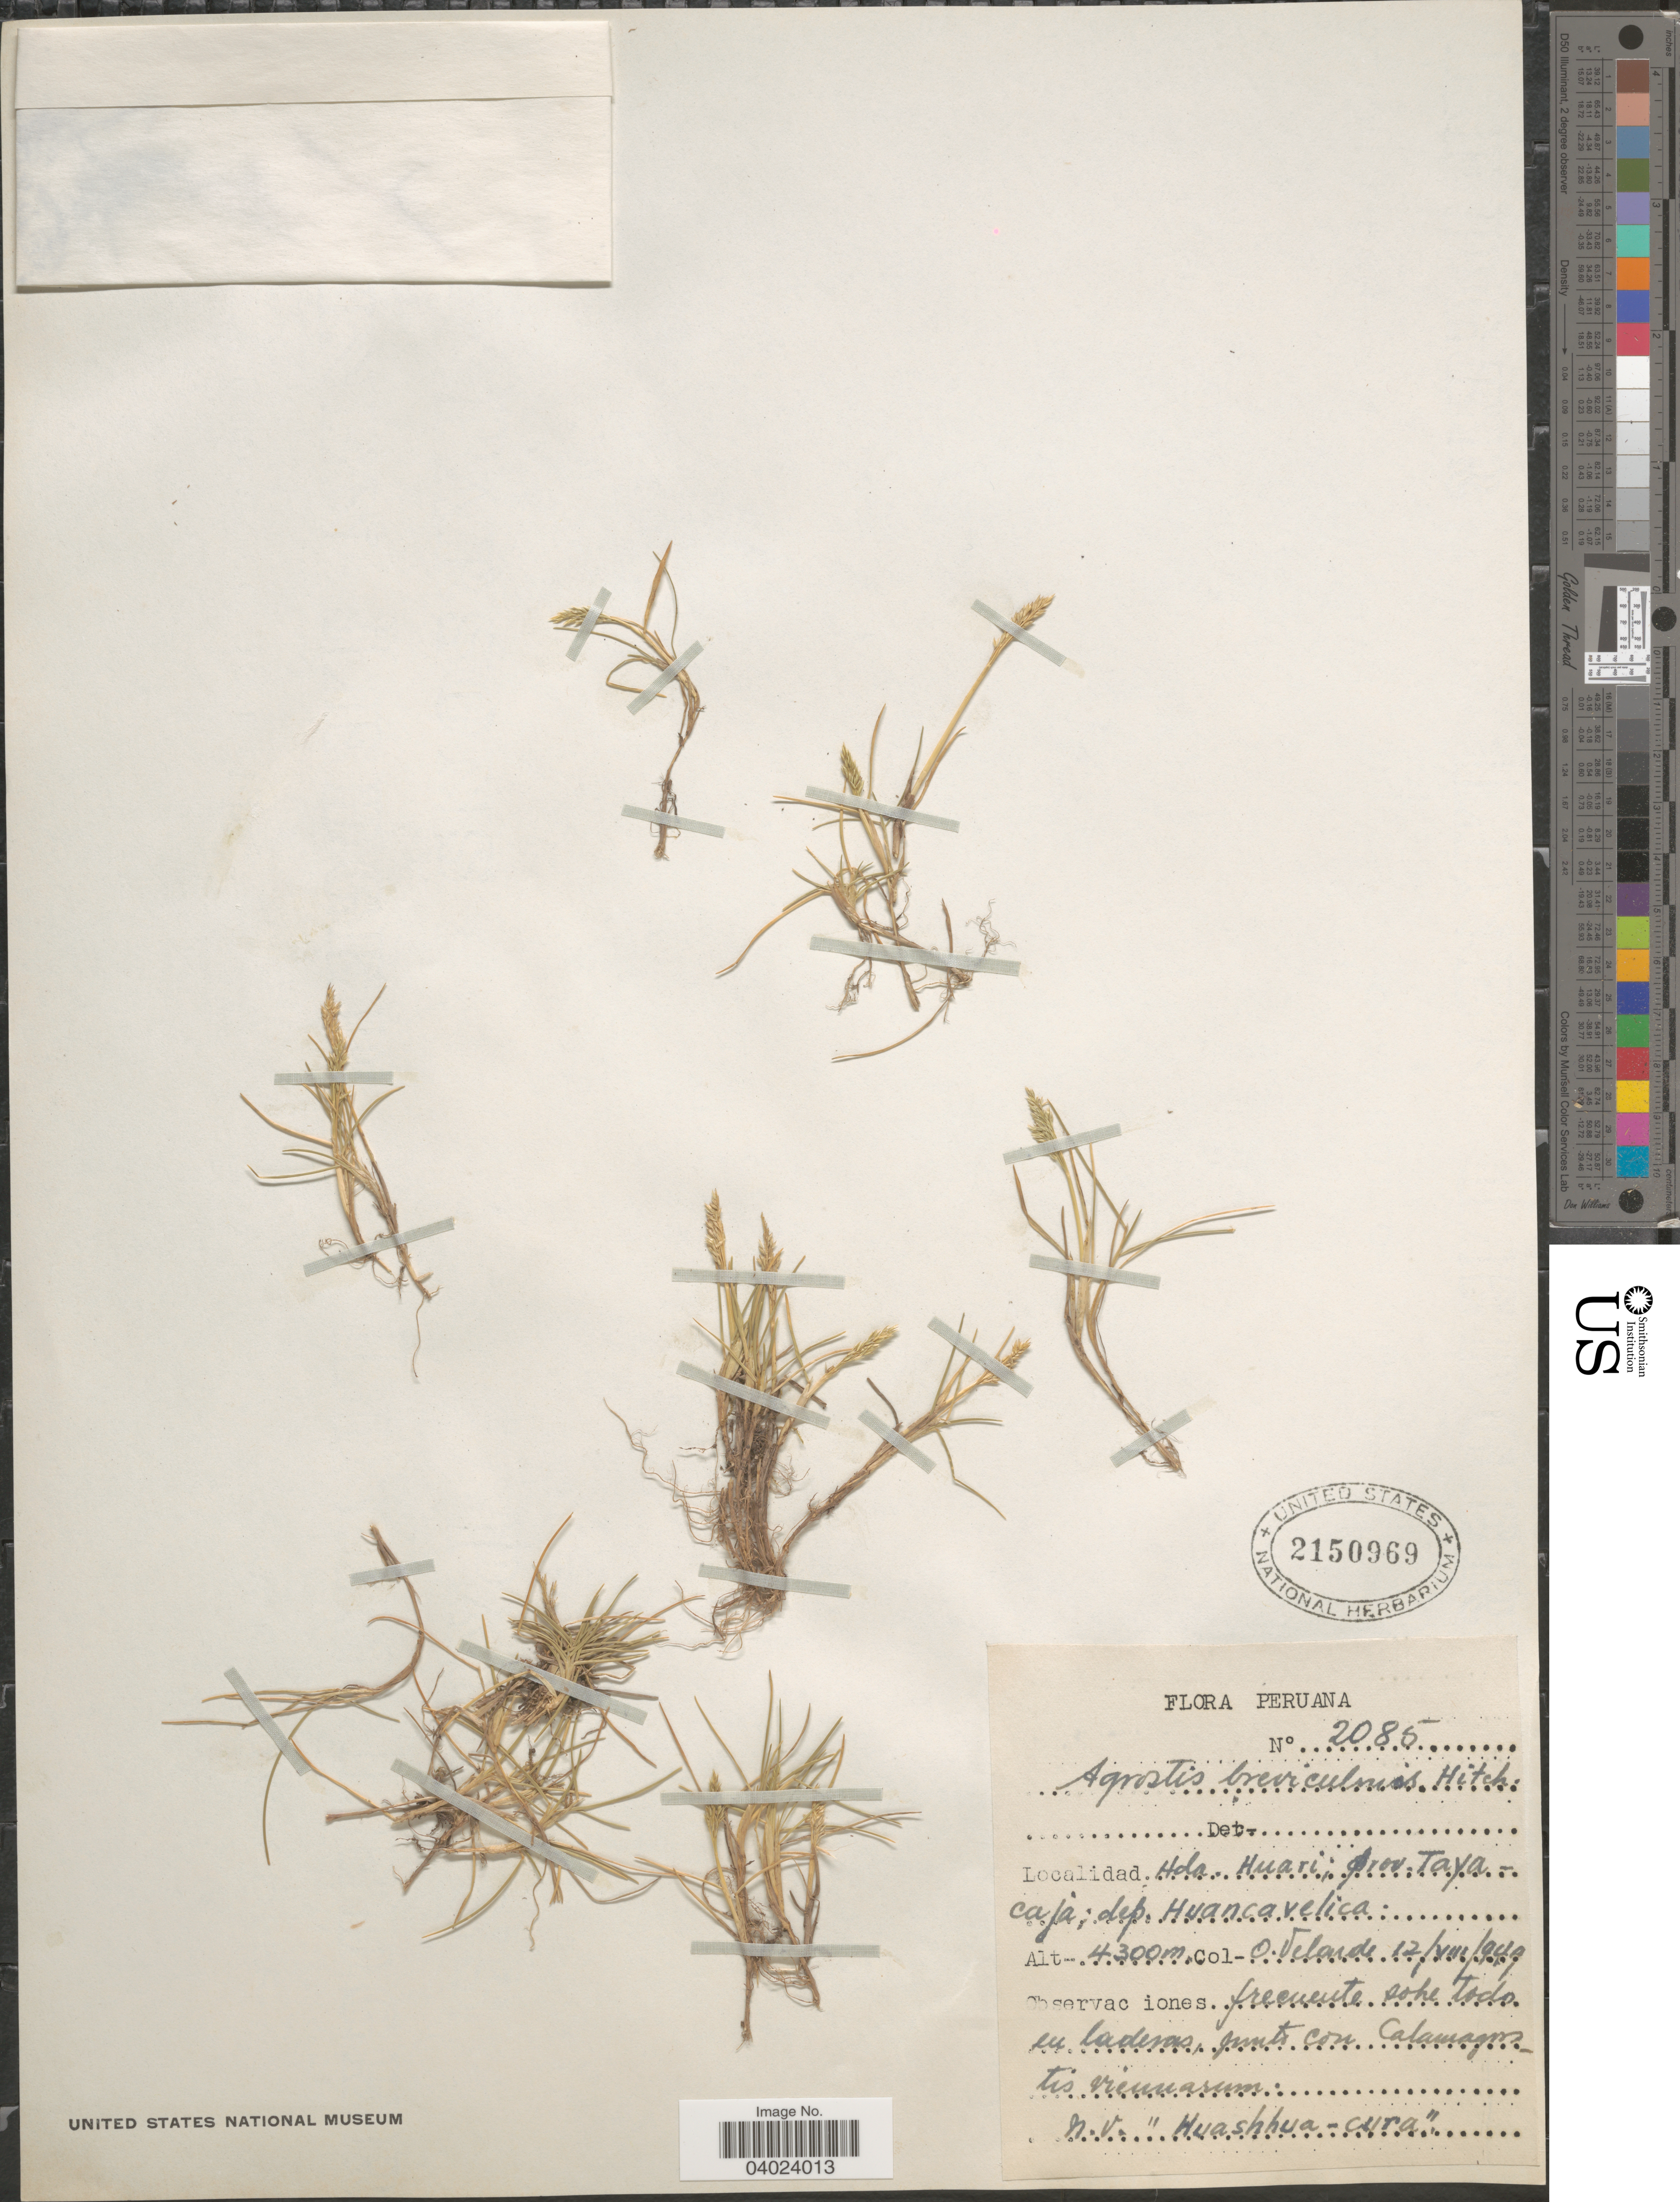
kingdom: Plantae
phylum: Tracheophyta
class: Liliopsida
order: Poales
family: Poaceae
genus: Agrostis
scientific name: Agrostis breviculmis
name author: Hitchc.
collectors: O. Velarde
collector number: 2085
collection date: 1949-08-12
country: Peru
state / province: Huancavelica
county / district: Tayacaja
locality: Hda. Huari; Prov. Tayacaja; dep. Huancavelica.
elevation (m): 4300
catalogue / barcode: US 2150969